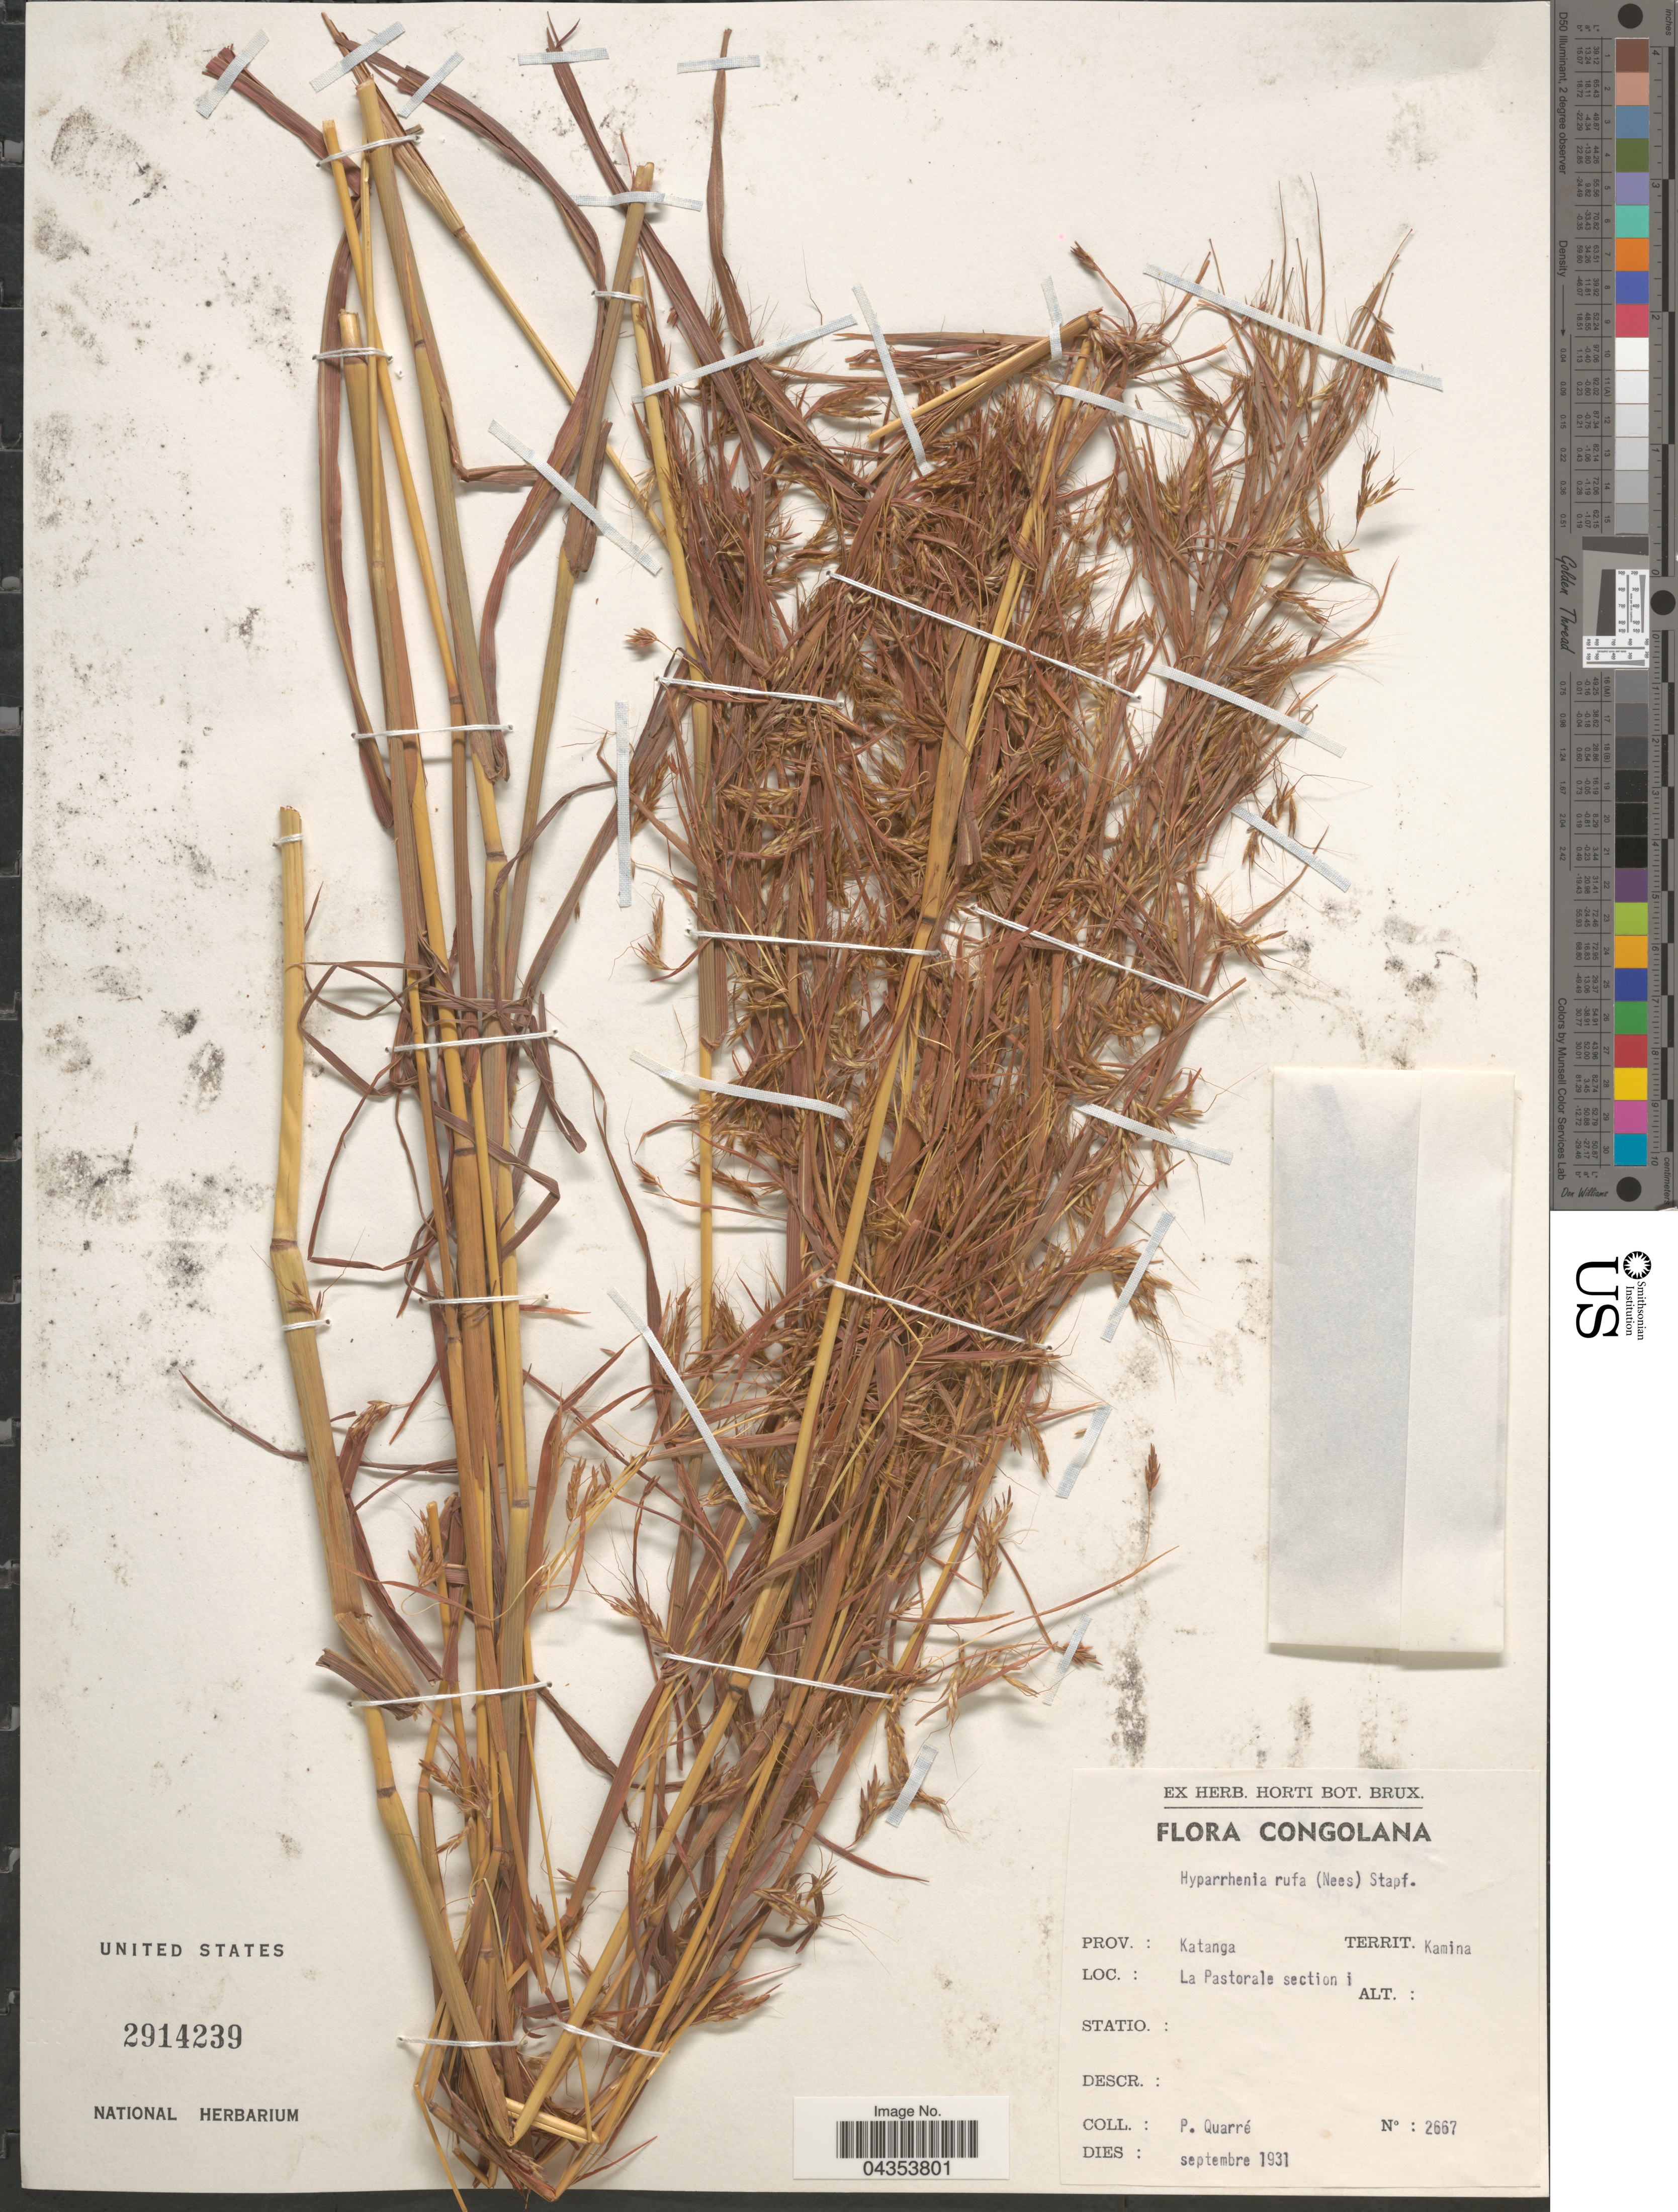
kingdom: Plantae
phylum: Tracheophyta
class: Liliopsida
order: Poales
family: Poaceae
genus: Hyparrhenia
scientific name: Hyparrhenia rufa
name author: (Nees) Stapf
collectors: P. Quarre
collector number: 2667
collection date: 1931-09-09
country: Congo, Democratic Republic of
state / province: Haut-Lomami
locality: Congolana. Territ. Kamina. La Pastorale section i.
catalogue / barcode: US 2914239